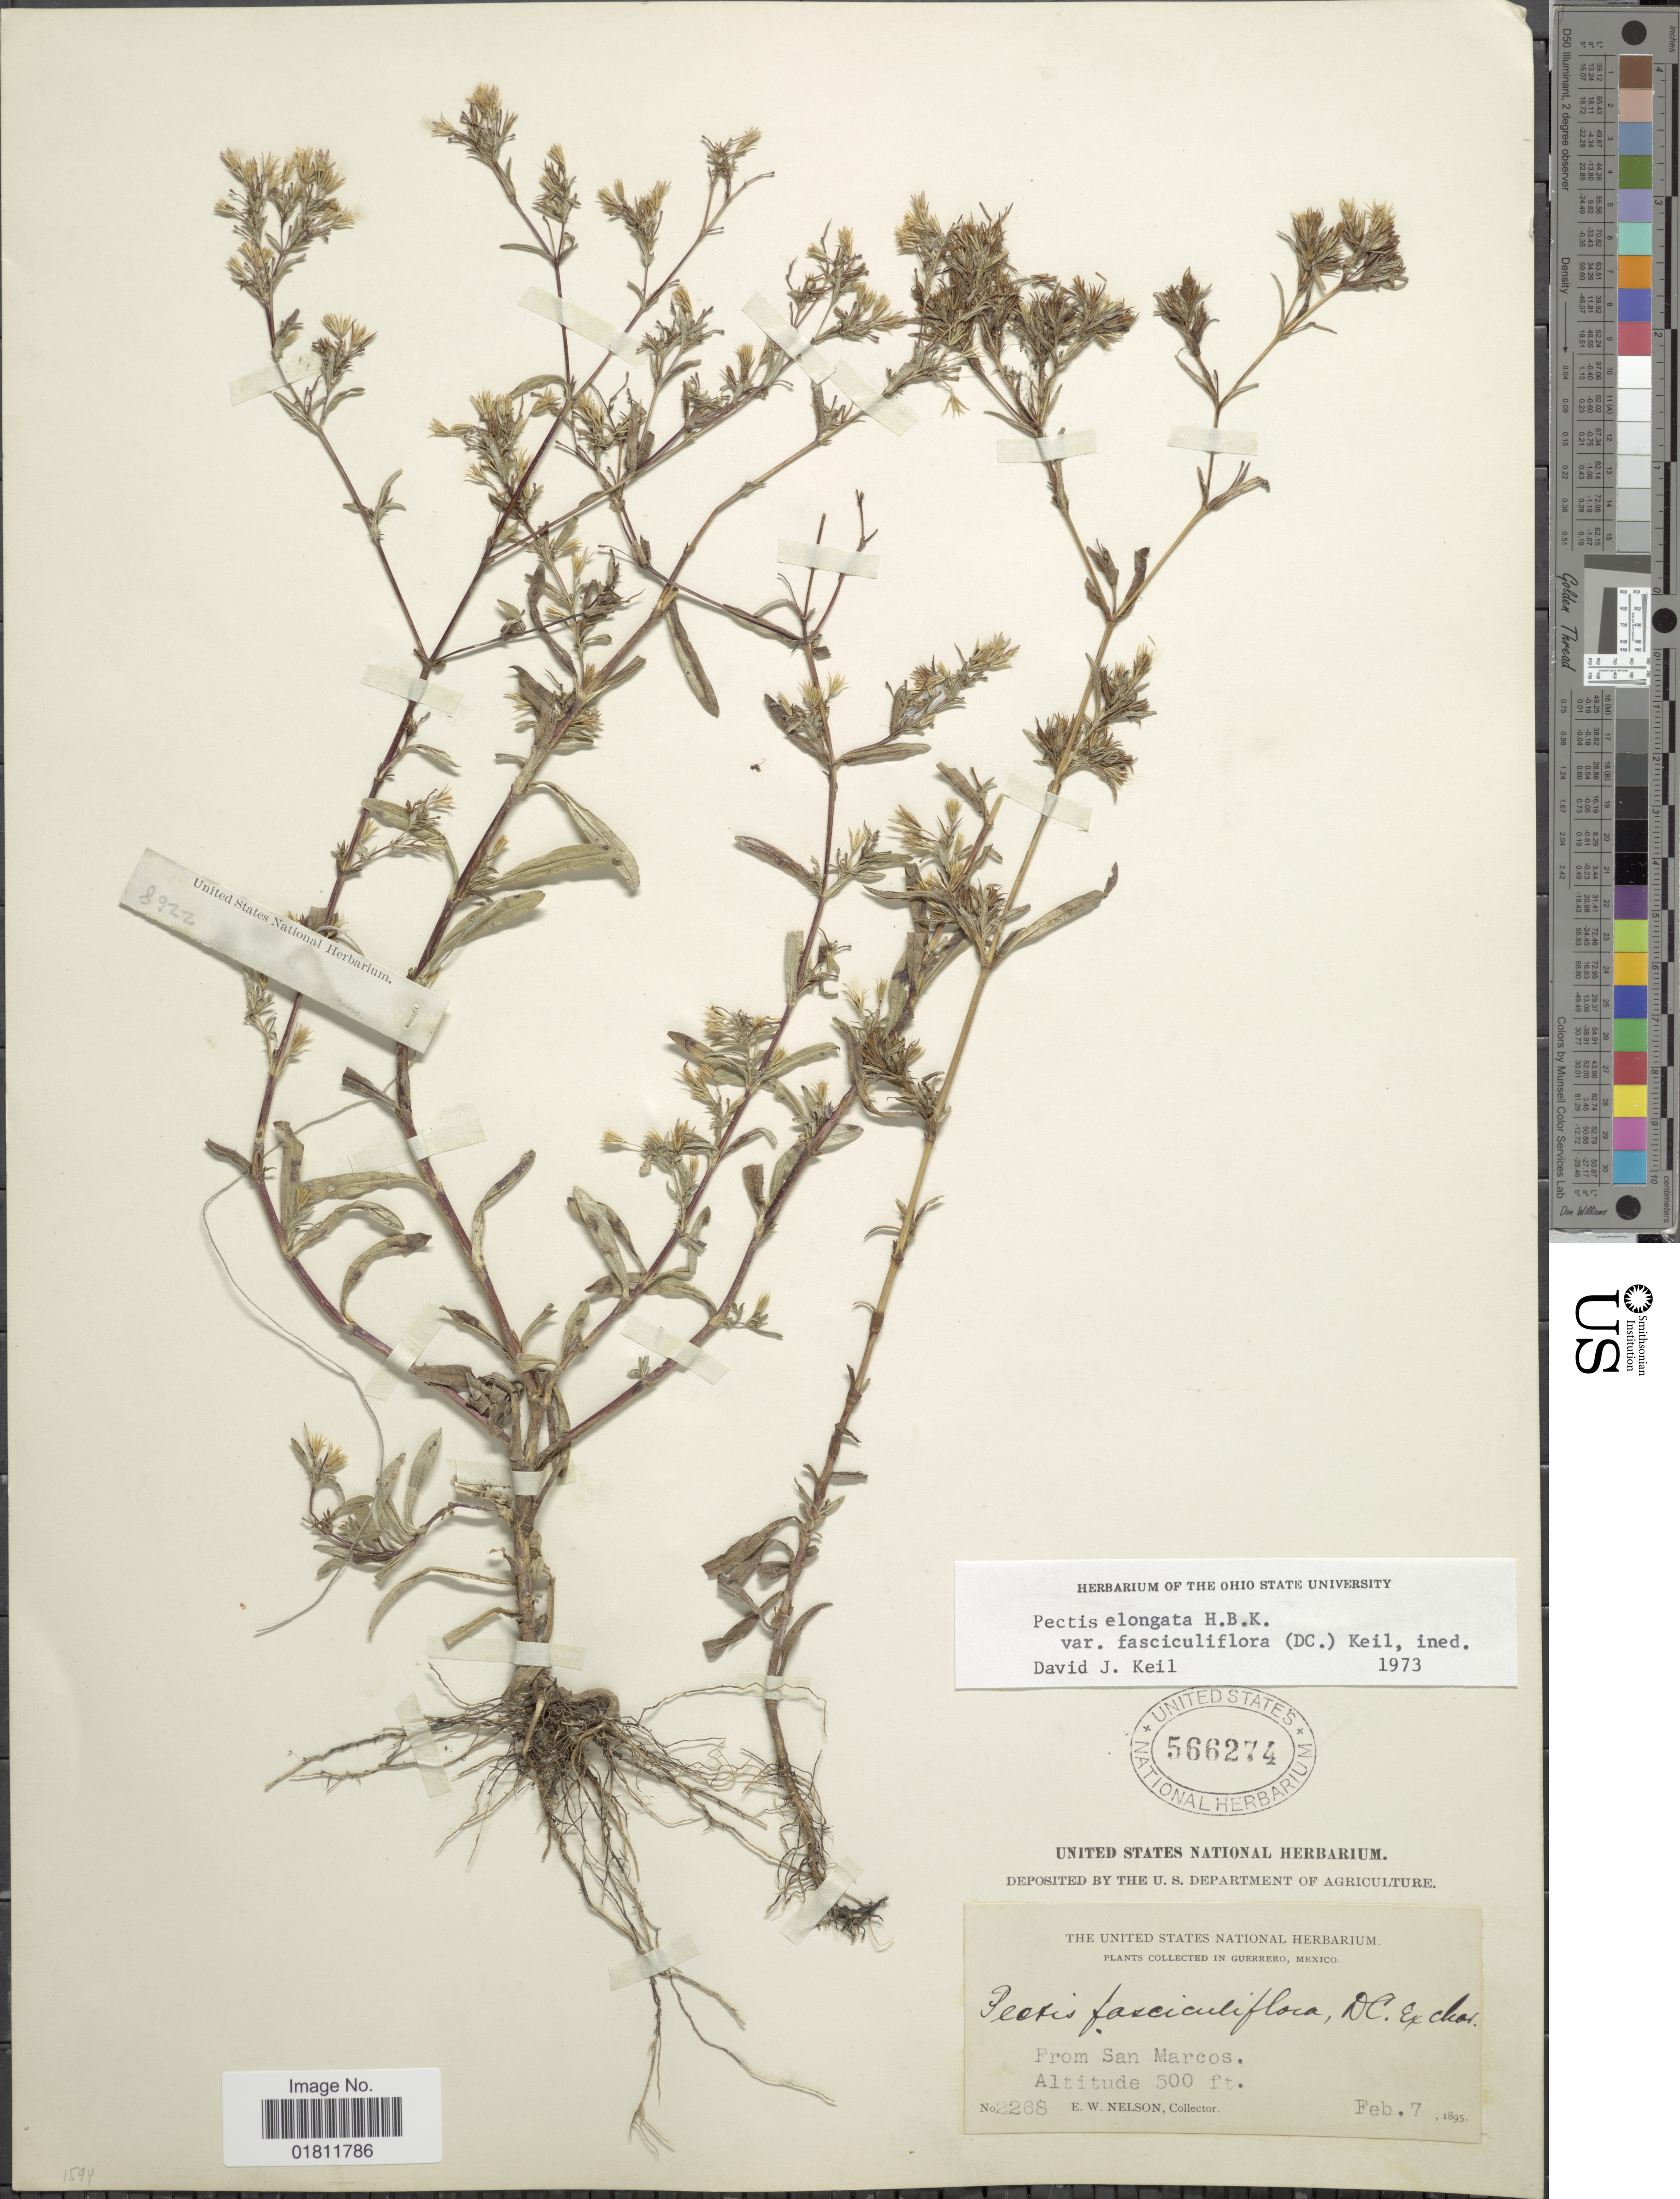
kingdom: Plantae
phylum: Tracheophyta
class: Magnoliopsida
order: Asterales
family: Asteraceae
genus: Pectis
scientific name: Pectis elongata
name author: Kunth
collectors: E. W. Nelson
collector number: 2268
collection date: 1895-02-07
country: Mexico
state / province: Guerrero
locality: Guerrero, Mexico. From San Marcos.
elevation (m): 152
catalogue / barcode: US 566274